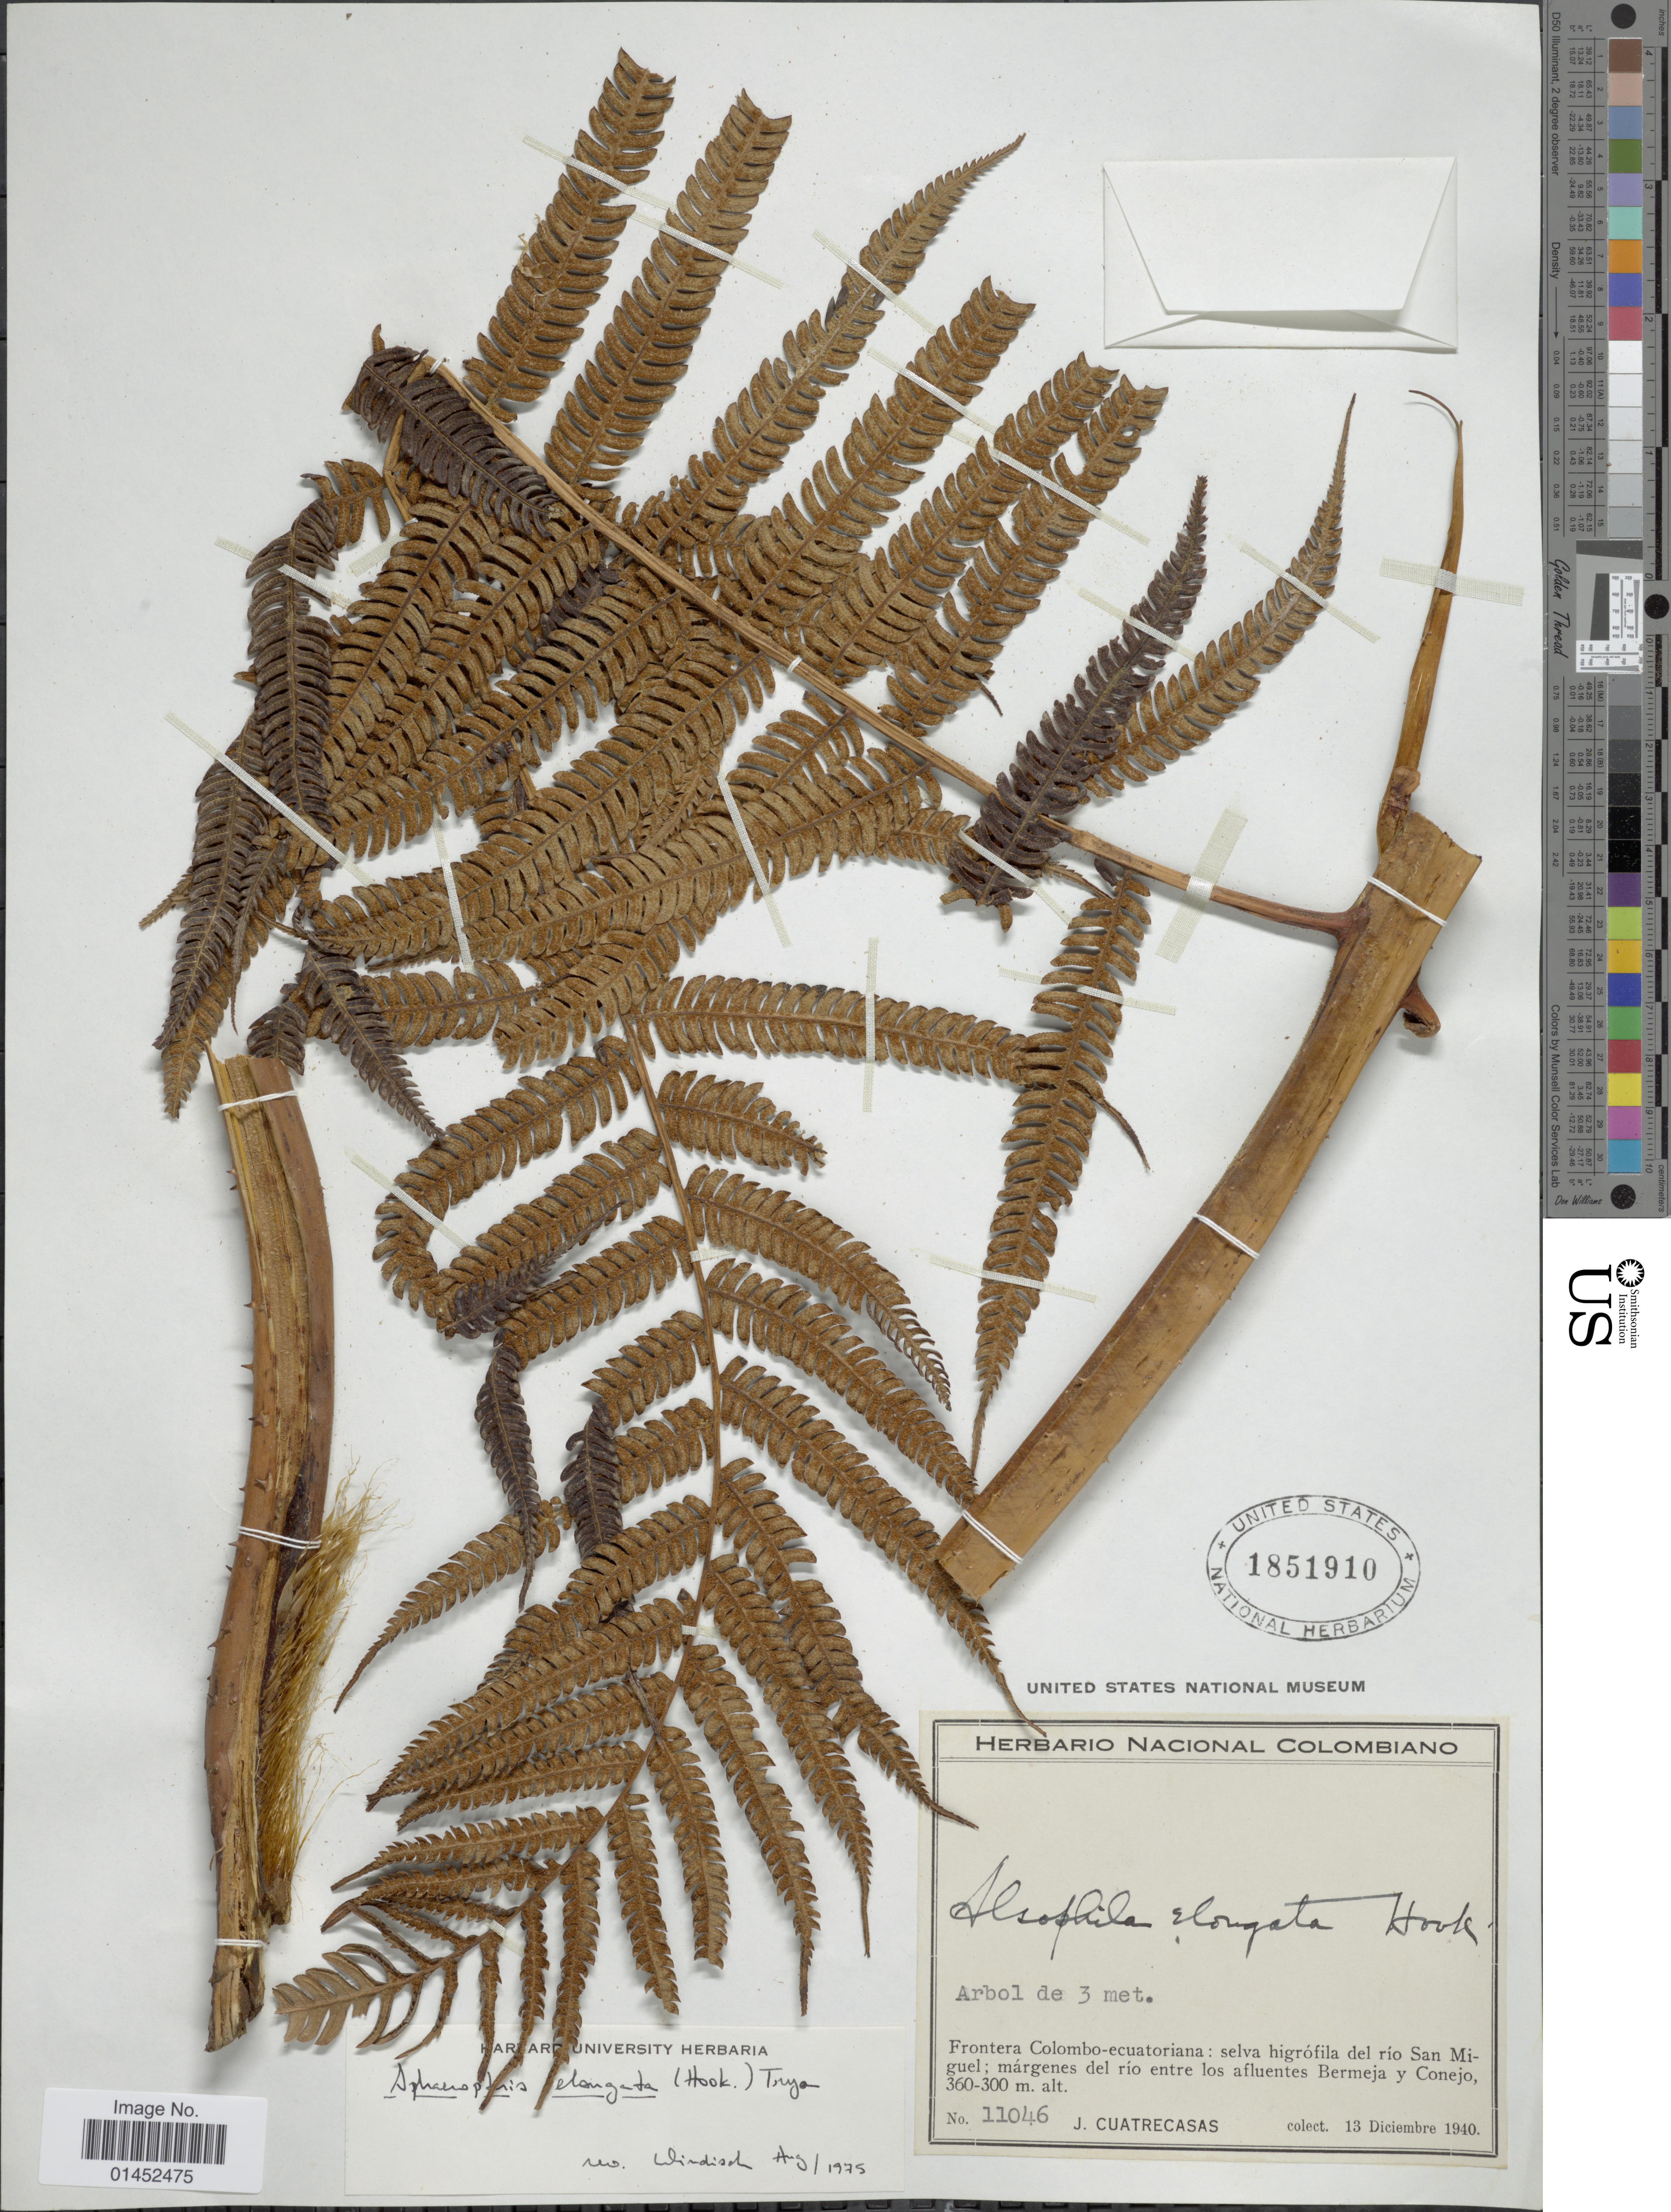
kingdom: Plantae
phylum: Tracheophyta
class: Polypodiopsida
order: Cyatheales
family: Cyatheaceae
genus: Cyathea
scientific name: Cyathea poeppigii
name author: (Hook.) Domin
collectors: J. Cuatrecasas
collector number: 11046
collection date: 1940-12-13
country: Colombia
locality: Frontera Colombo-ecuatoriana: selva higrófila del río San Miguel; márgenes del río entre los afluentes Bermeja y Conejo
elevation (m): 300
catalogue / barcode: US 1851910